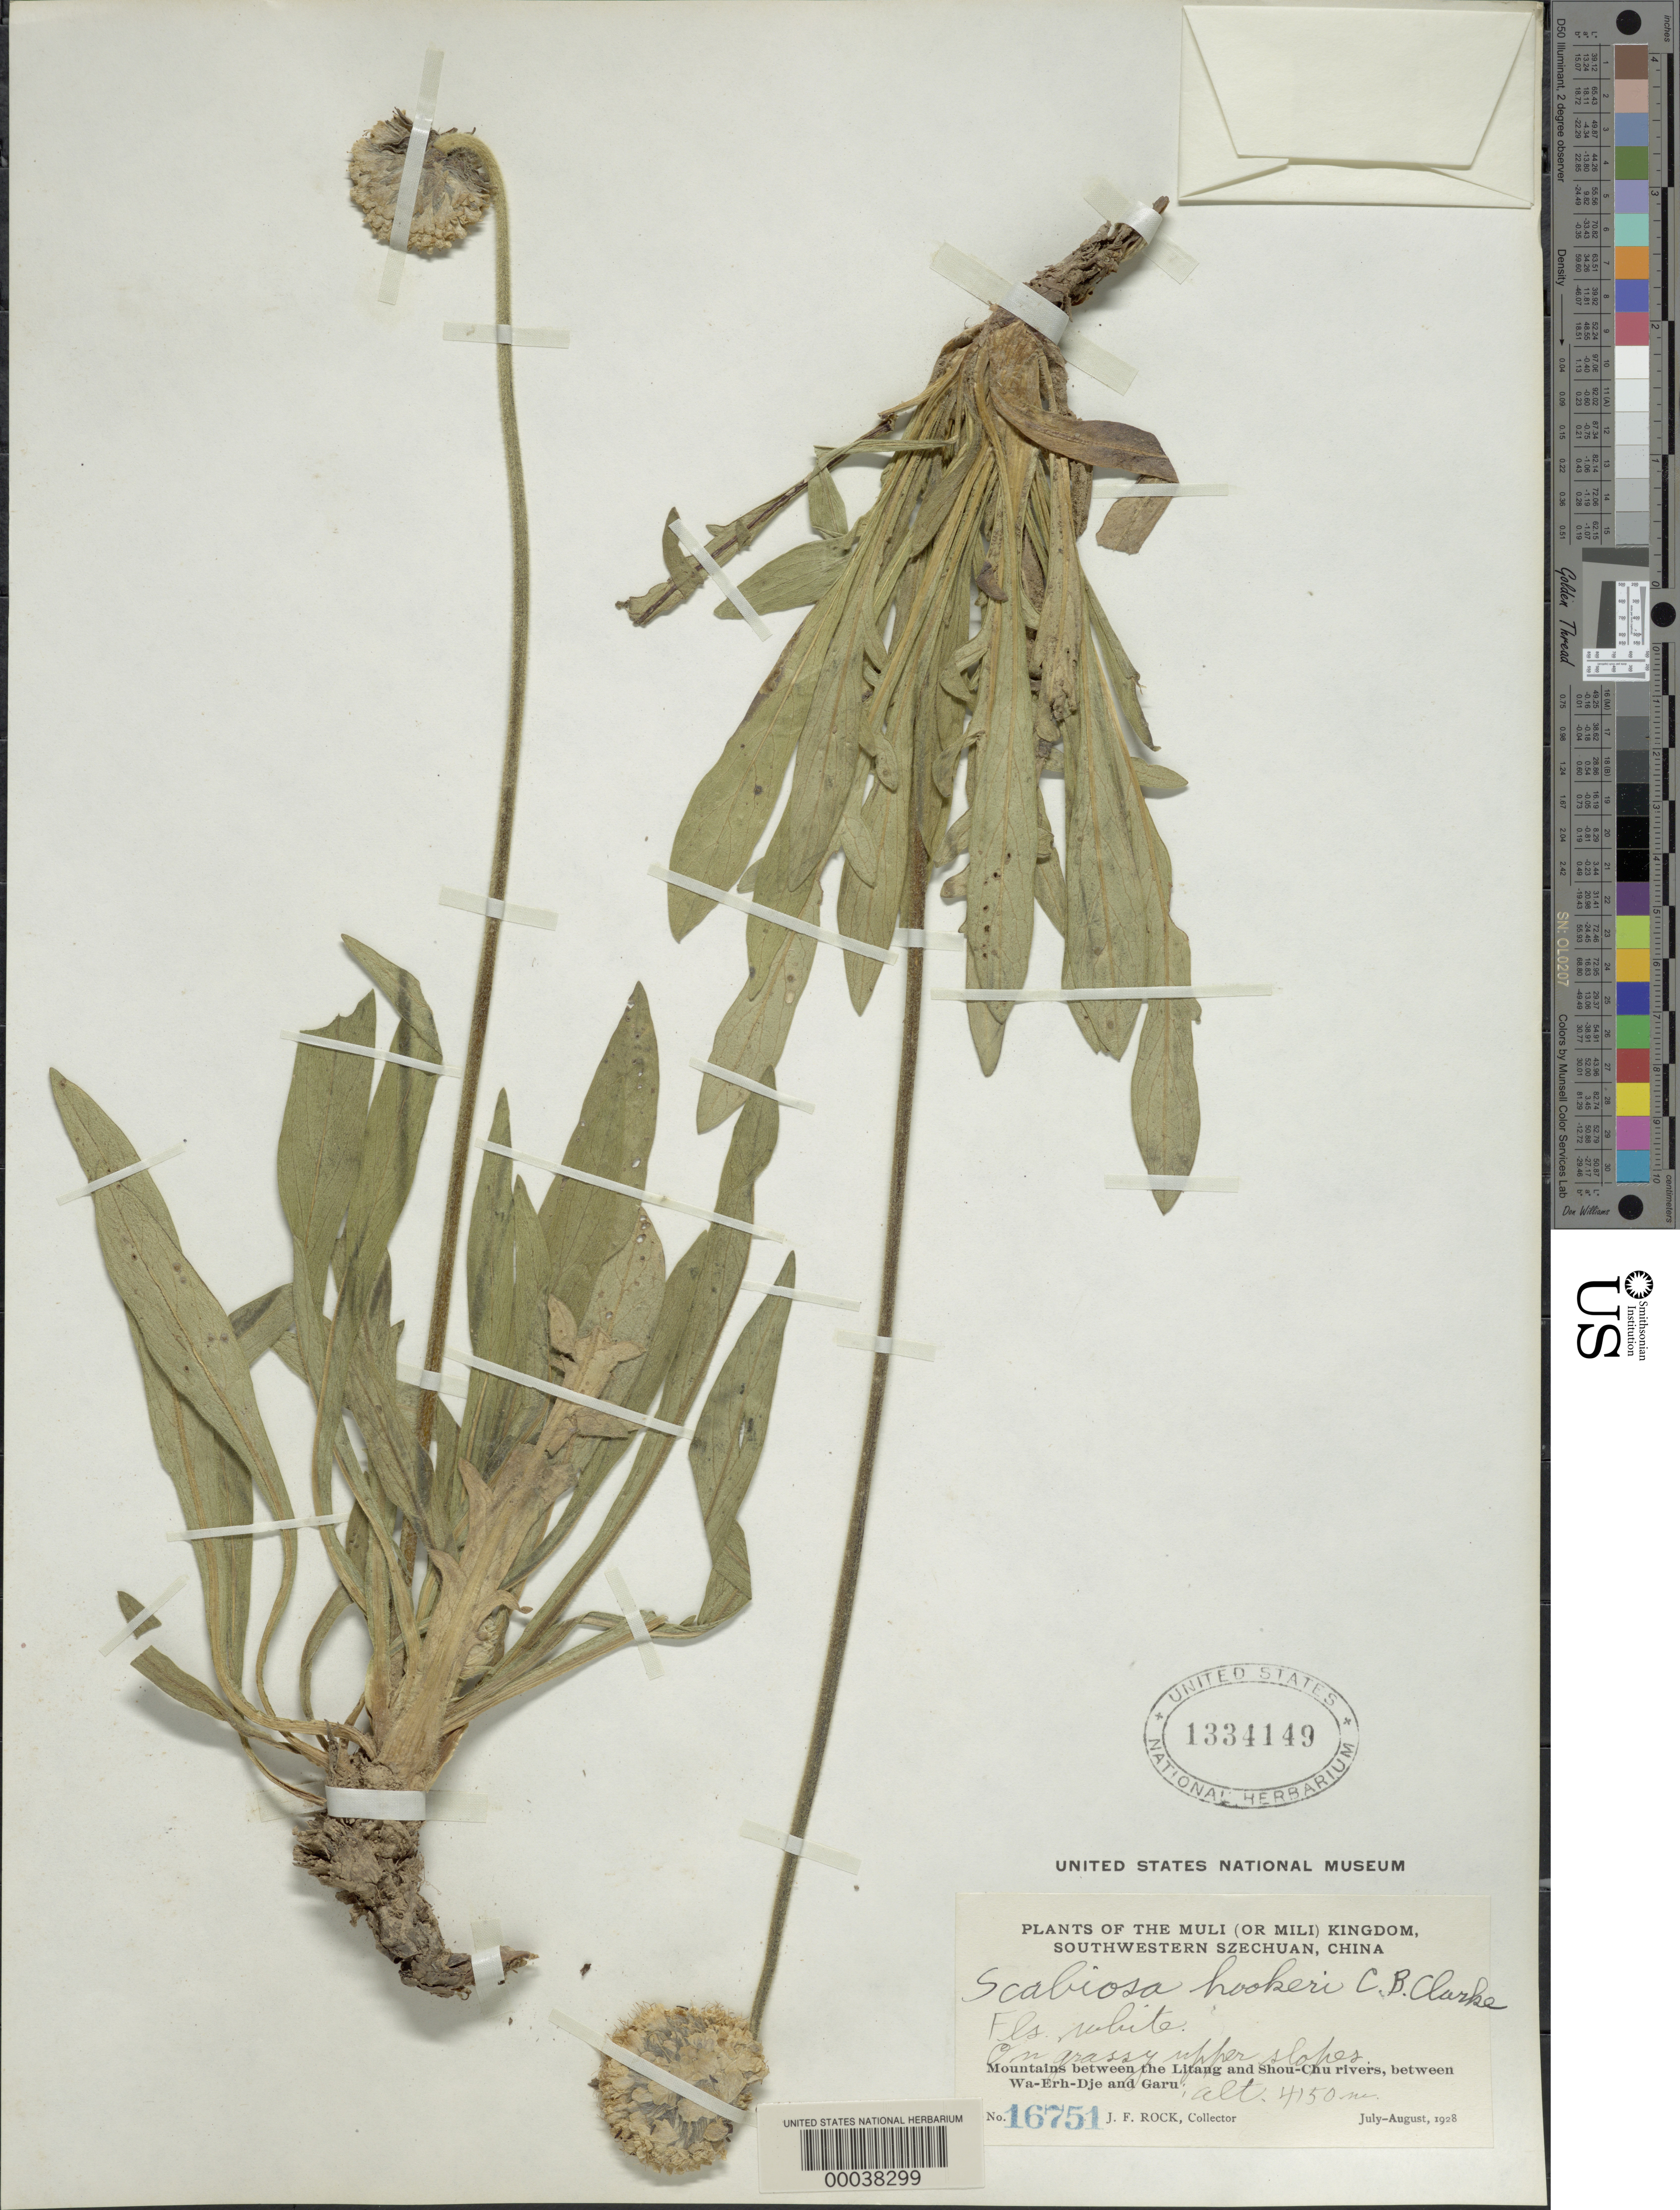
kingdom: Plantae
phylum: Tracheophyta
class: Magnoliopsida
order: Dipsacales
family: Caprifoliaceae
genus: Pterocephalus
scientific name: Pterocephalus hookeri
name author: C.B. Clarke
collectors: J. F. Rock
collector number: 16751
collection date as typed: Jul 1928 to -- Aug 1928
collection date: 1928-07/1928-08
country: China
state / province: Sichuan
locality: Between the Litang and Shou-Chu rivers, between Wa-Erh-Dje and Garu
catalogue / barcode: US 1334149